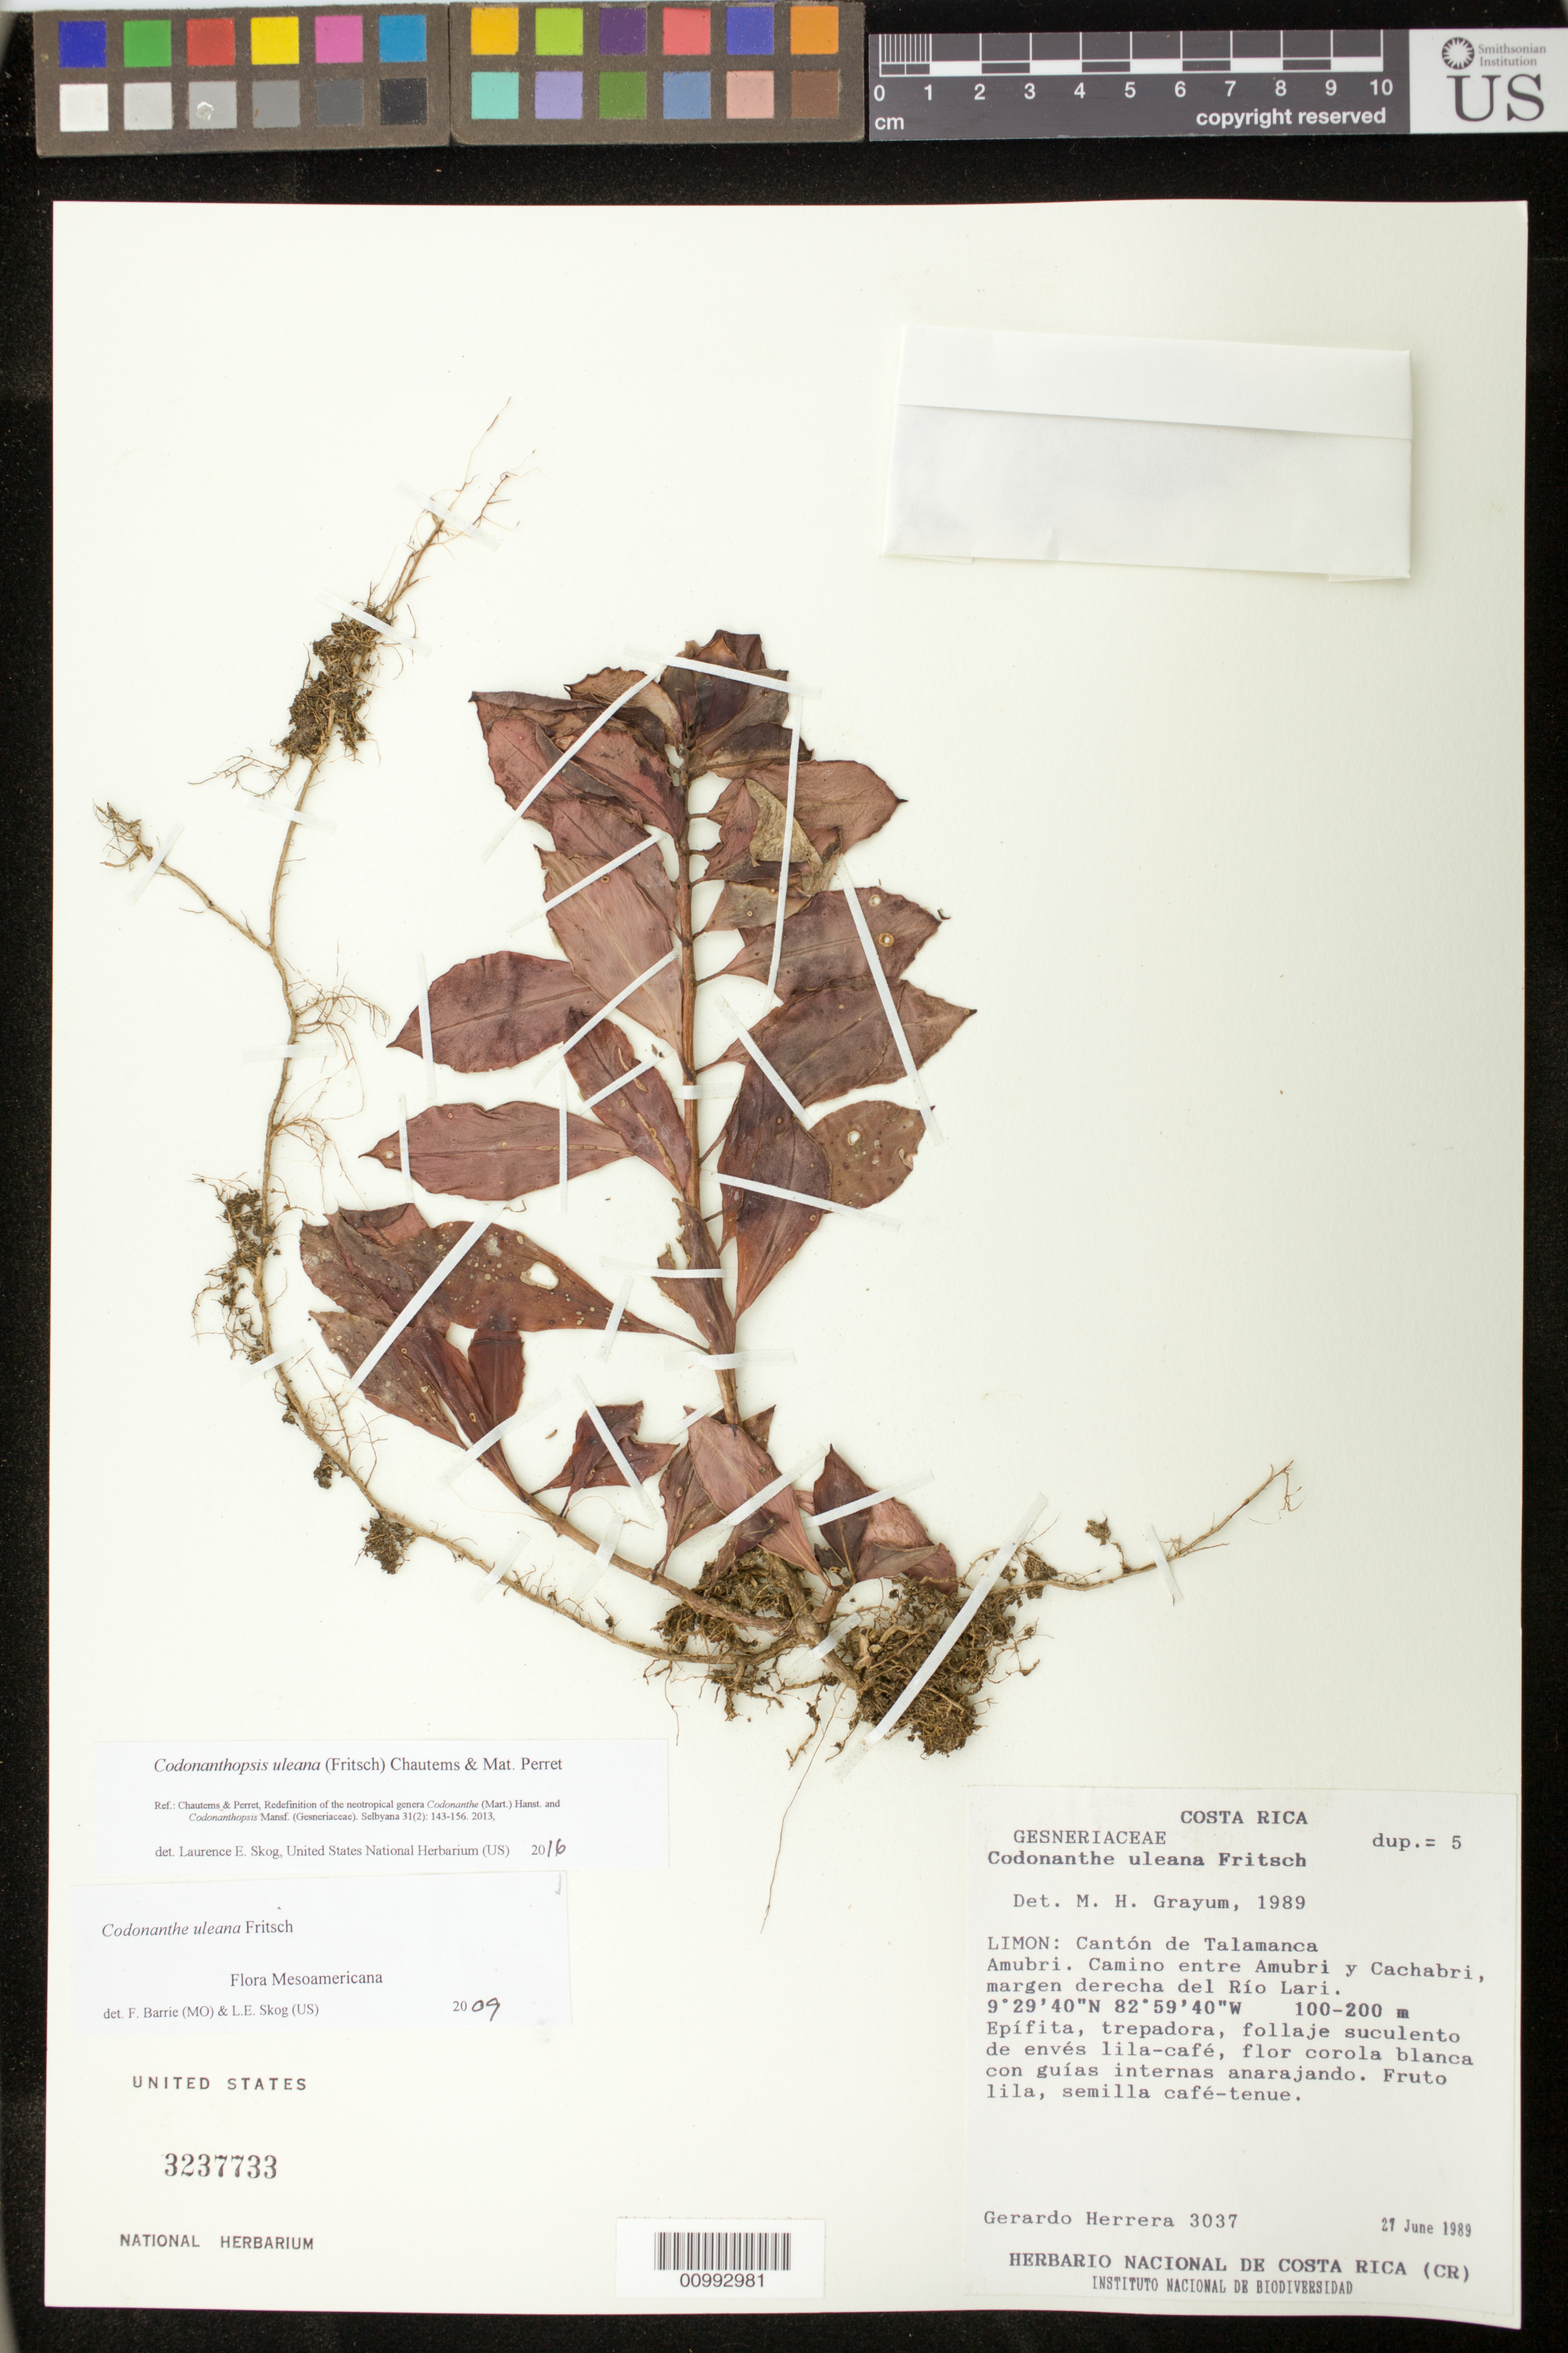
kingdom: Plantae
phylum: Tracheophyta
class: Magnoliopsida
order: Lamiales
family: Gesneriaceae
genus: Codonanthopsis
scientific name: Codonanthopsis uleana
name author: (Fritsch) Chautems & Mat.Perret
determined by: Skog, Laurence E.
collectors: G. Herrera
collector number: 3037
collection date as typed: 27 Jun 1989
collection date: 1989-06-27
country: Costa Rica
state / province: Limón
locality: Limon: Cantón de Talamanca, Amubri, camino entre Amubri y Cachabri, margen derecha del Rio Lari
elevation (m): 100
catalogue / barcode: US 3237733